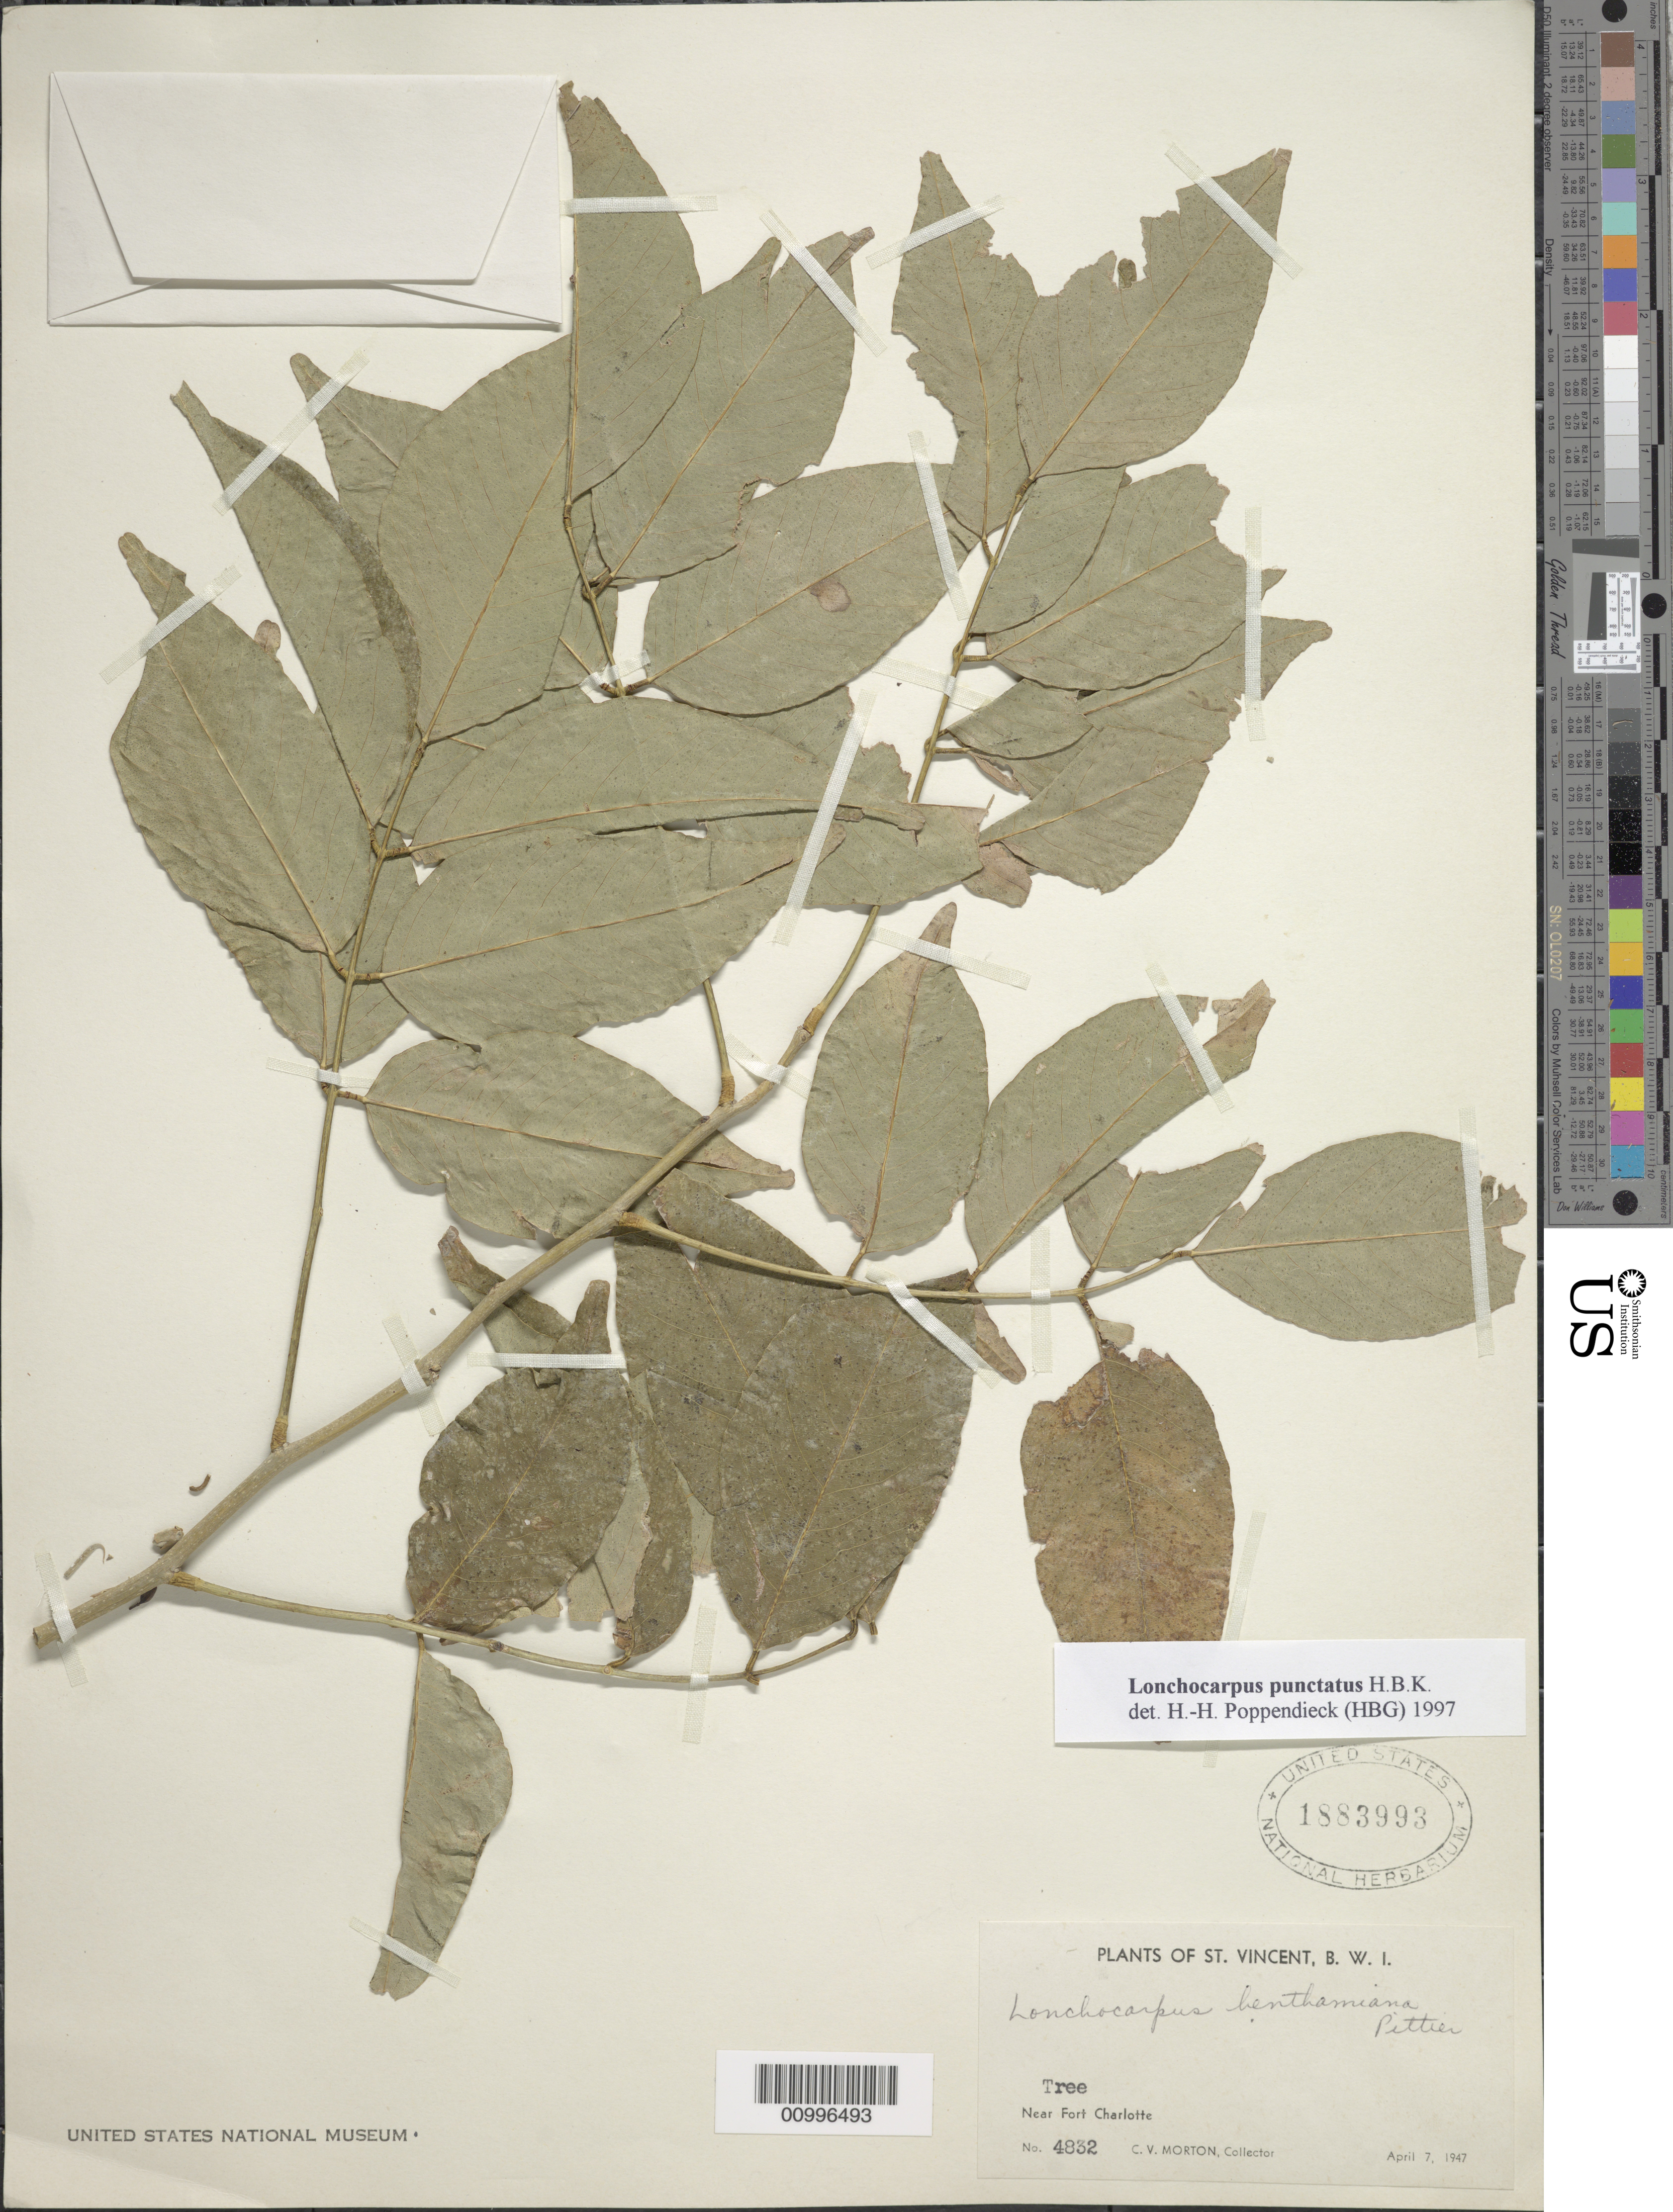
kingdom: Plantae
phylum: Tracheophyta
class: Magnoliopsida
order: Fabales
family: Fabaceae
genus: Lonchocarpus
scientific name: Lonchocarpus punctatus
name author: Kunth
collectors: C. V. Morton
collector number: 4832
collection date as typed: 07 Apr 1947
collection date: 1947-04-07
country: St. Vincent - Grenadines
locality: Near Fort Charlotte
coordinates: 0 N, 0 E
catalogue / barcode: US 1883993